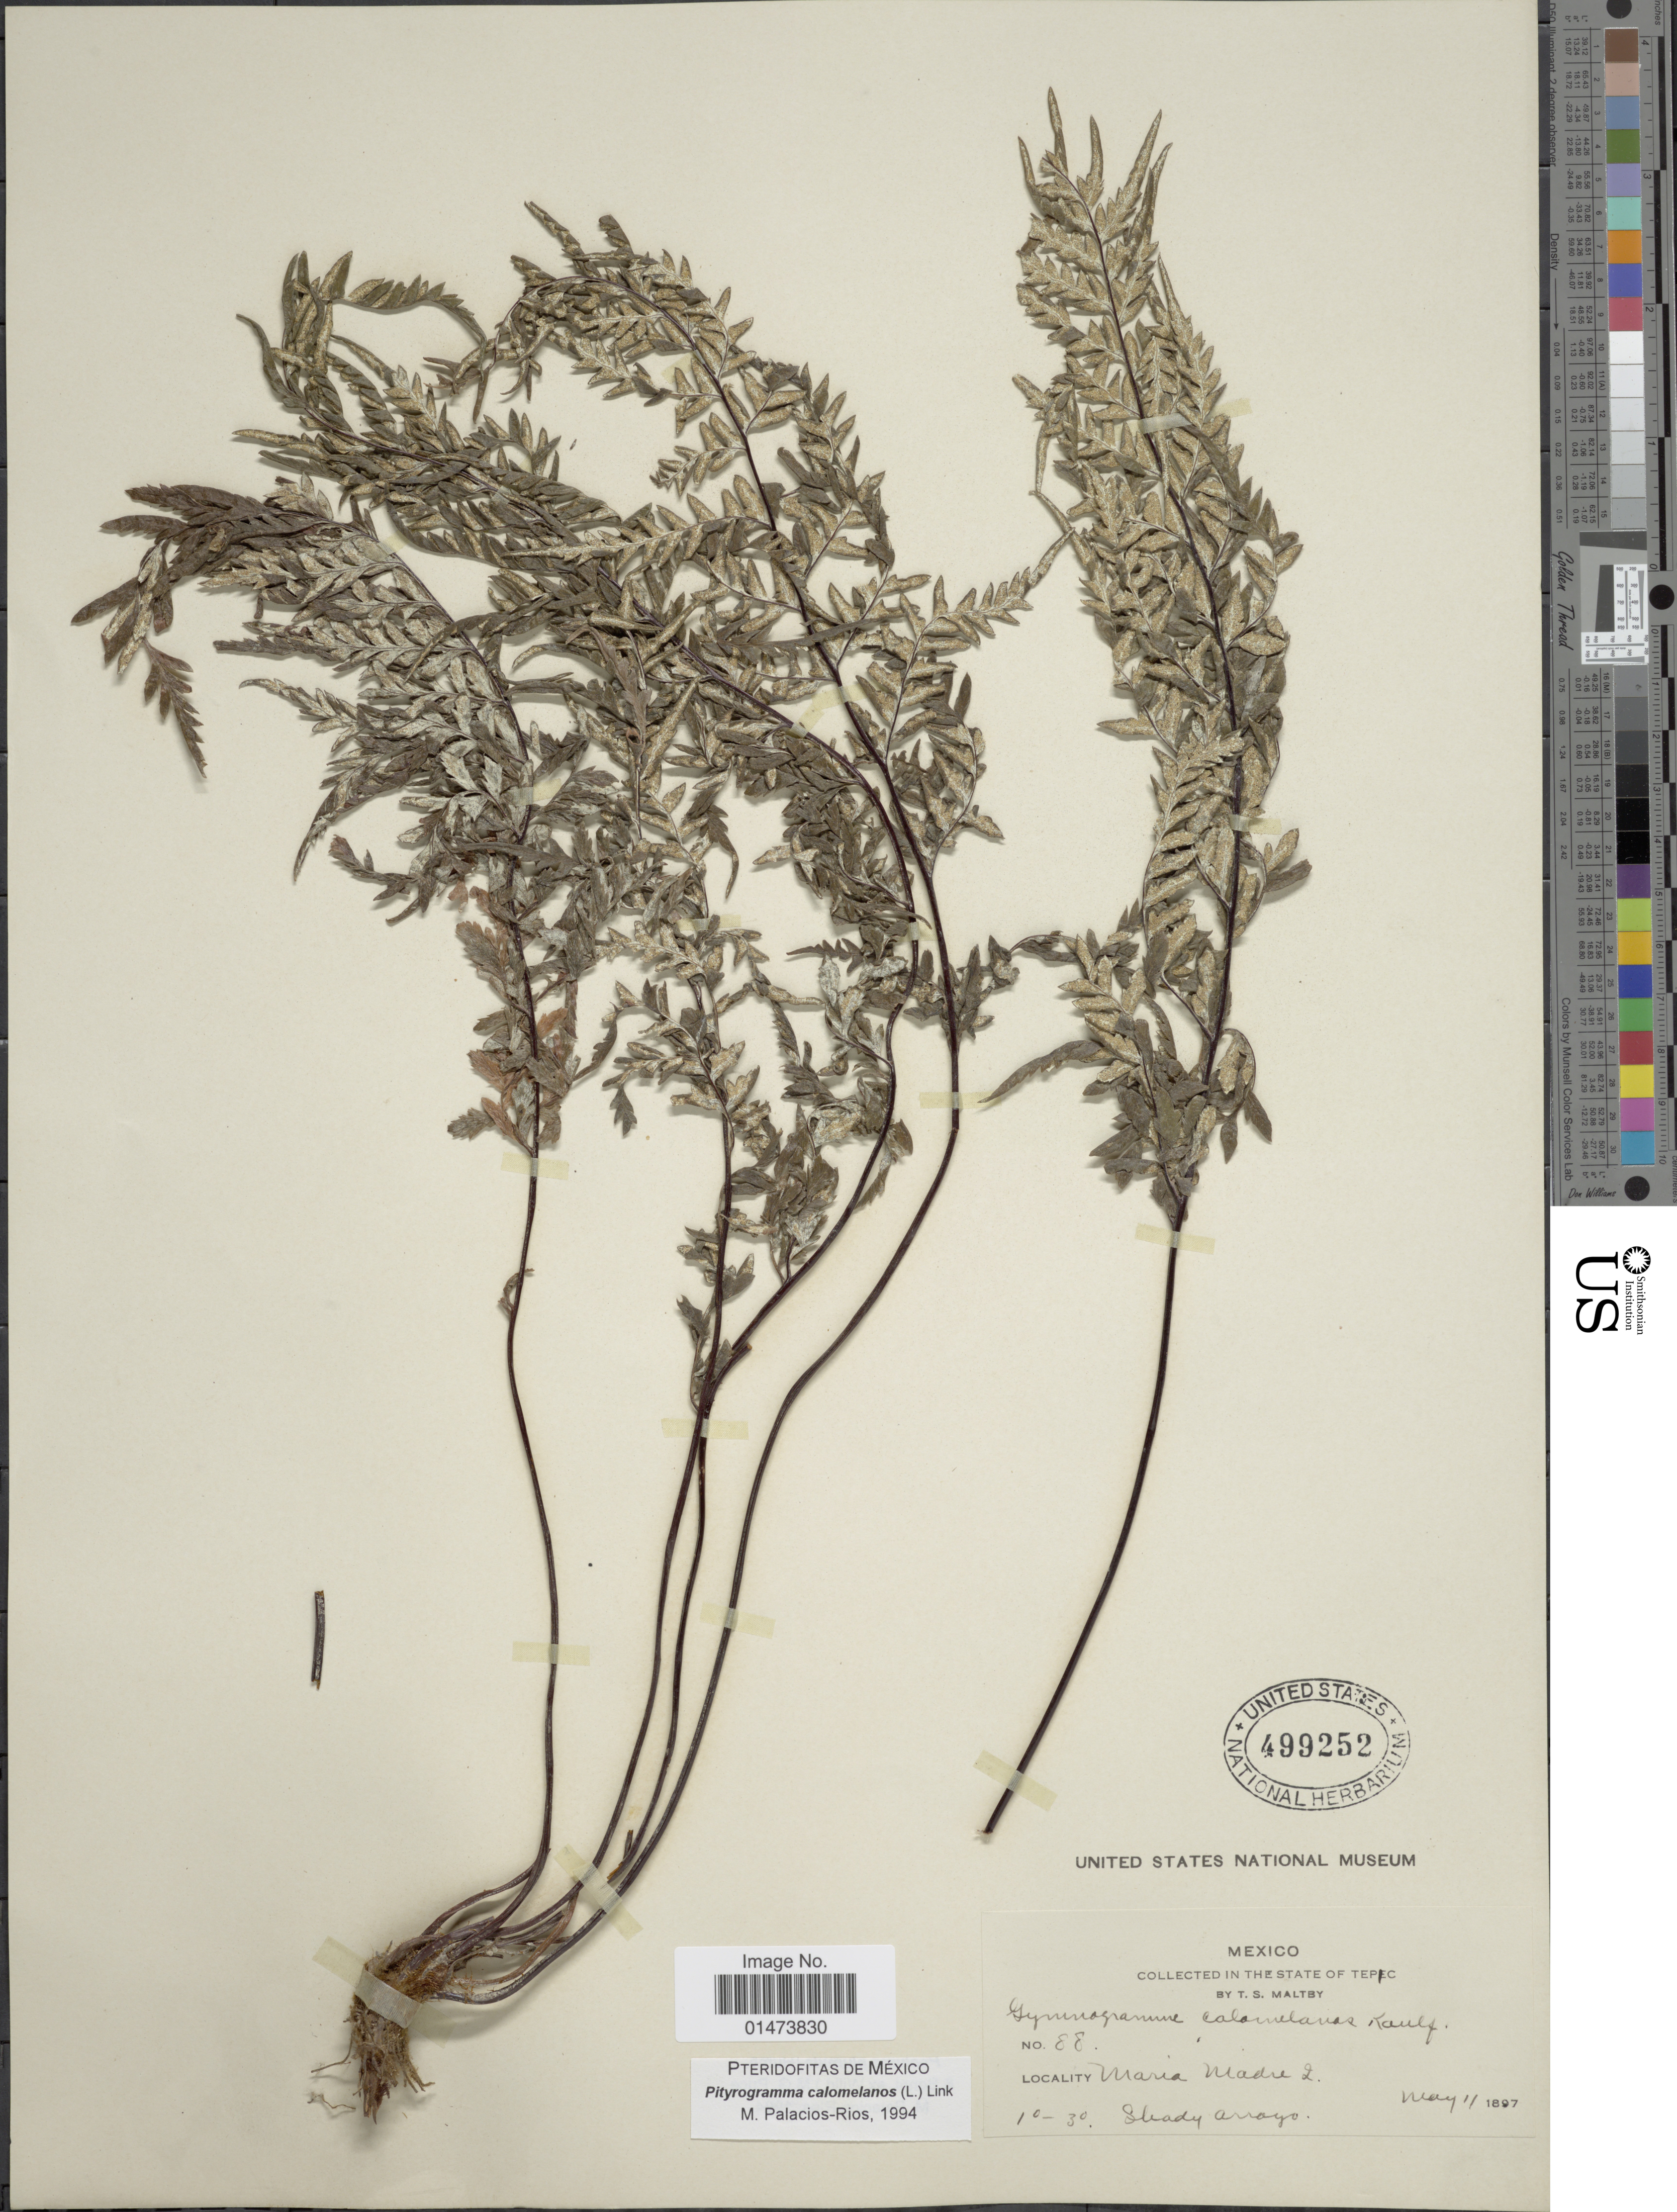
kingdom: Plantae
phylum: Tracheophyta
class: Polypodiopsida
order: Polypodiales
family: Pteridaceae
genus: Pityrogramma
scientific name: Pityrogramma calomelanos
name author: (L.) Link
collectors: T. S. Maltby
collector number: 88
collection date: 1897-05-11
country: Mexico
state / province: Nayarit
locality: Tepec, Maria Madre I.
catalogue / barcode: US 499252